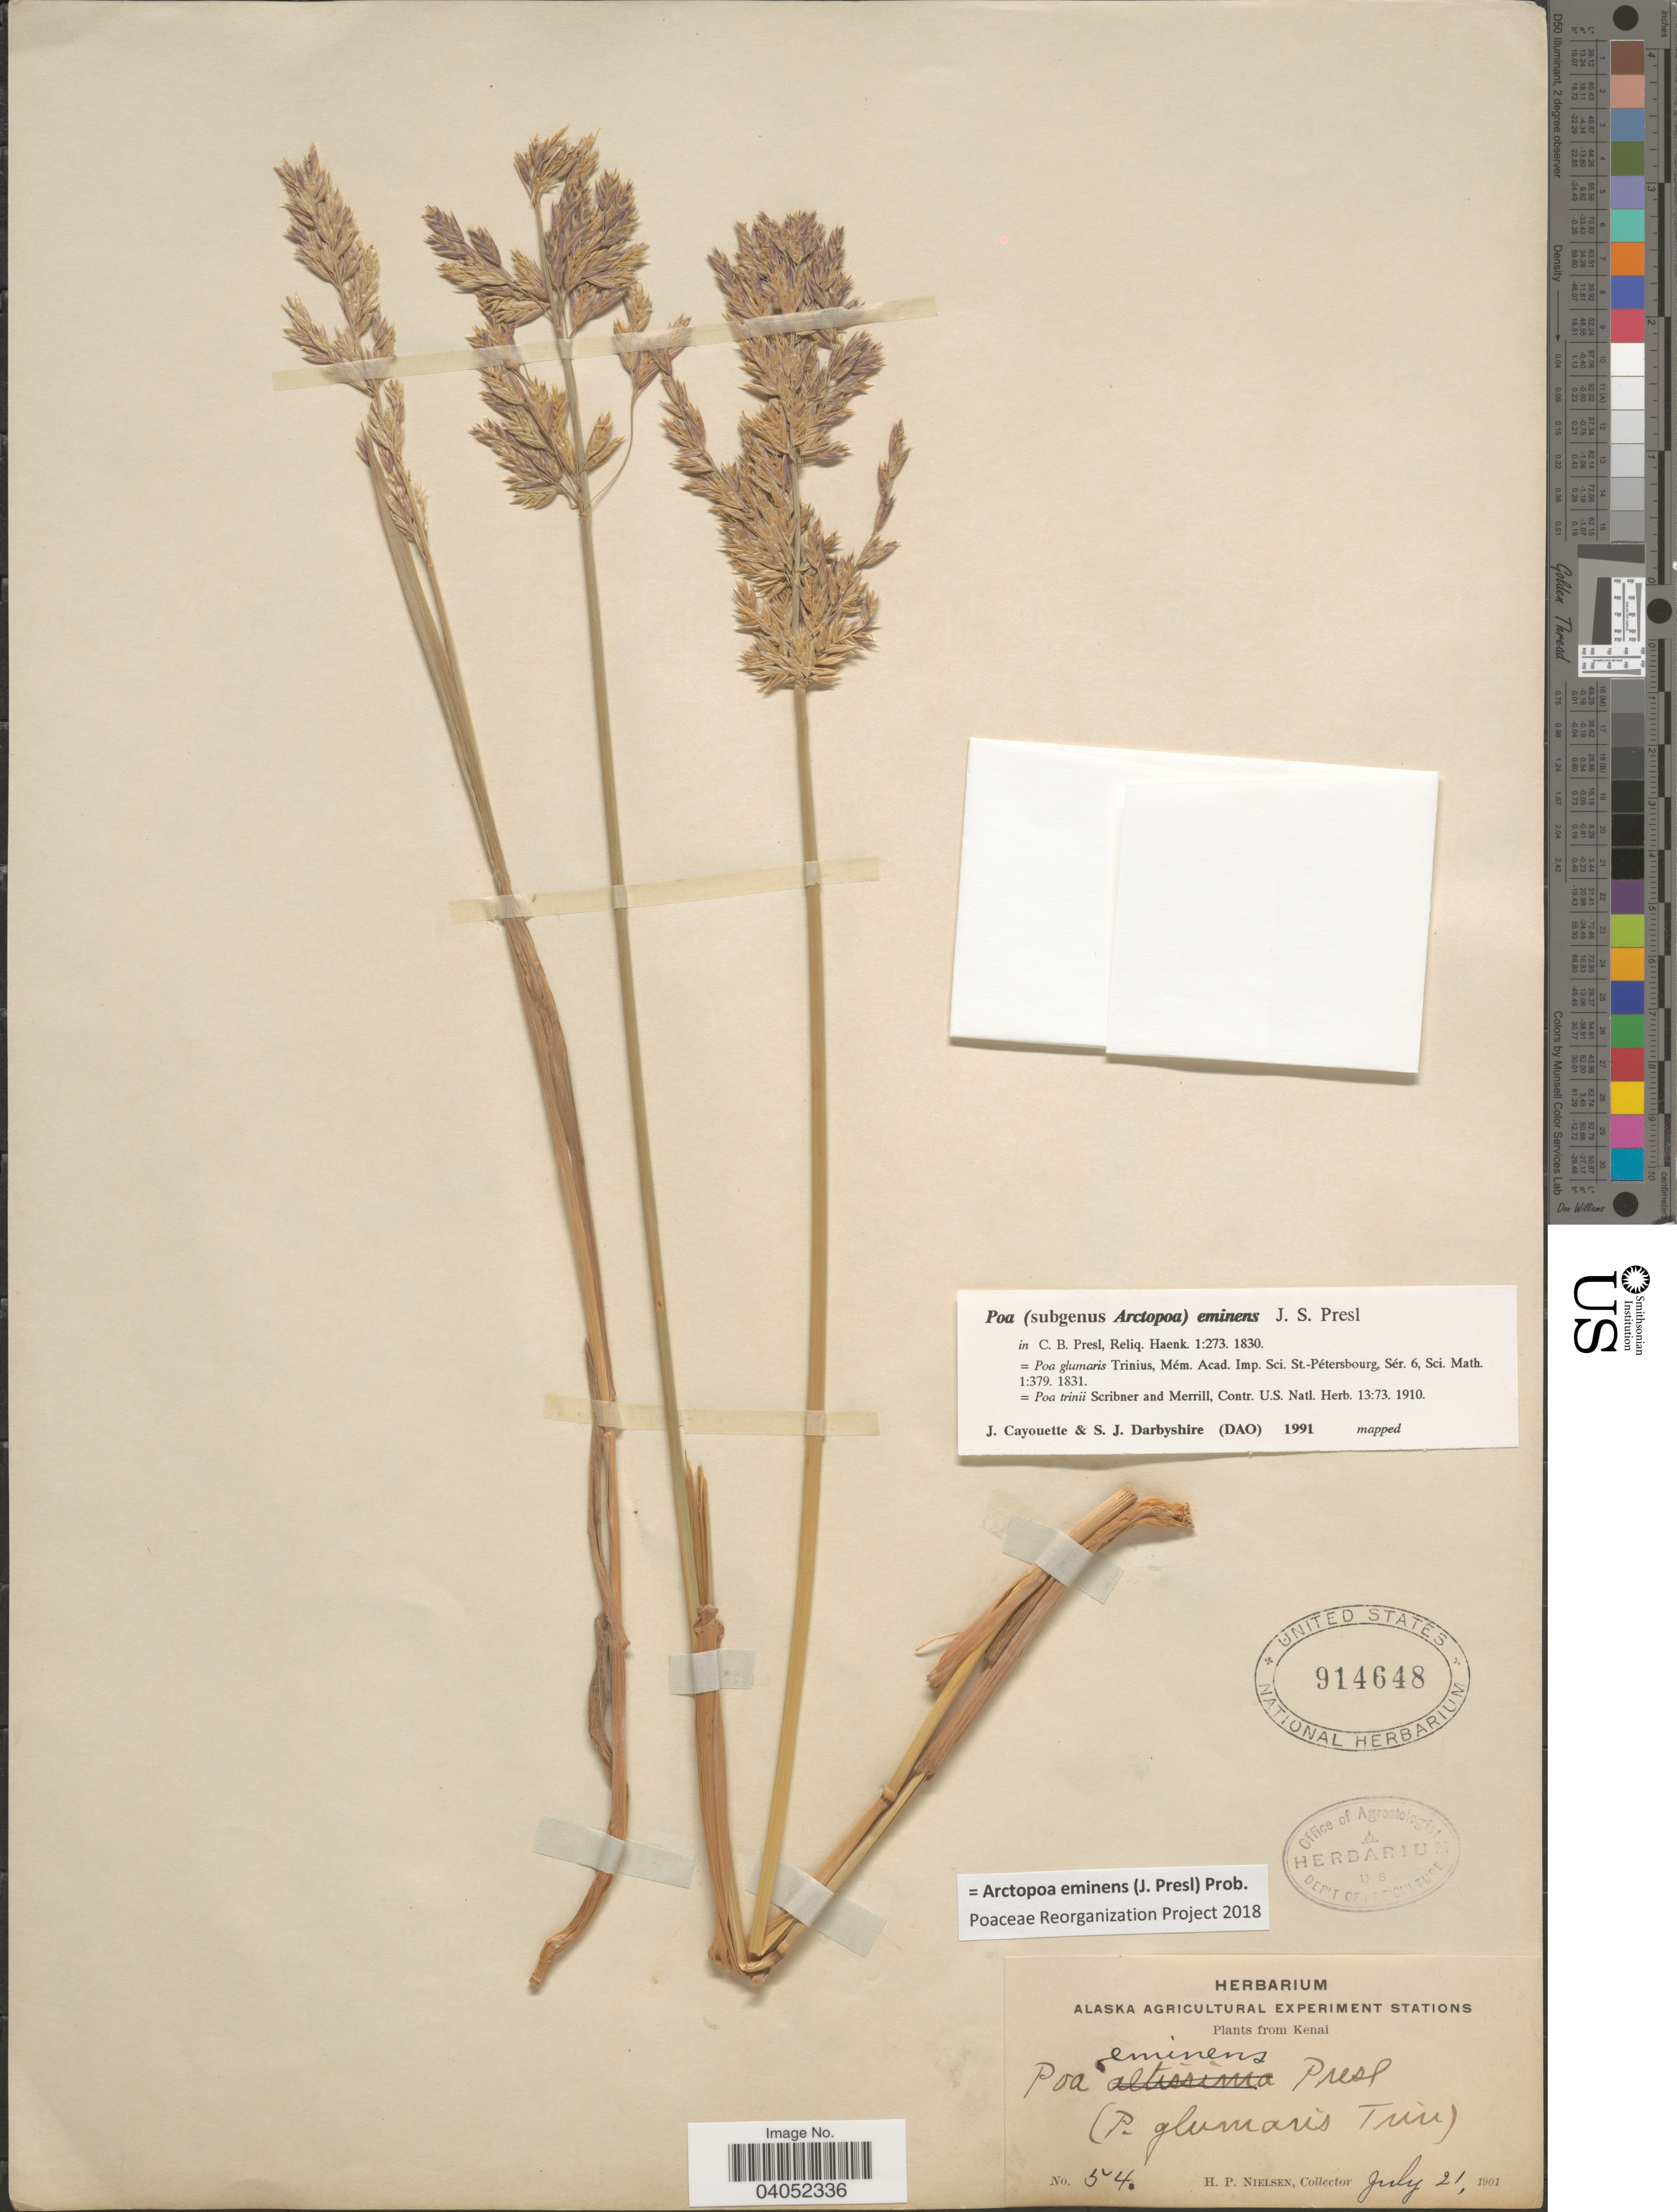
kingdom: Plantae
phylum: Tracheophyta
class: Liliopsida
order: Poales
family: Poaceae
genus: Arctopoa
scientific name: Arctopoa eminens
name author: (J. Presl) Prob.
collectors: H. P. Nielsen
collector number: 54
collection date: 1901-07-21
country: United States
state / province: Alaska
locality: Kenai.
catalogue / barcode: US 914648